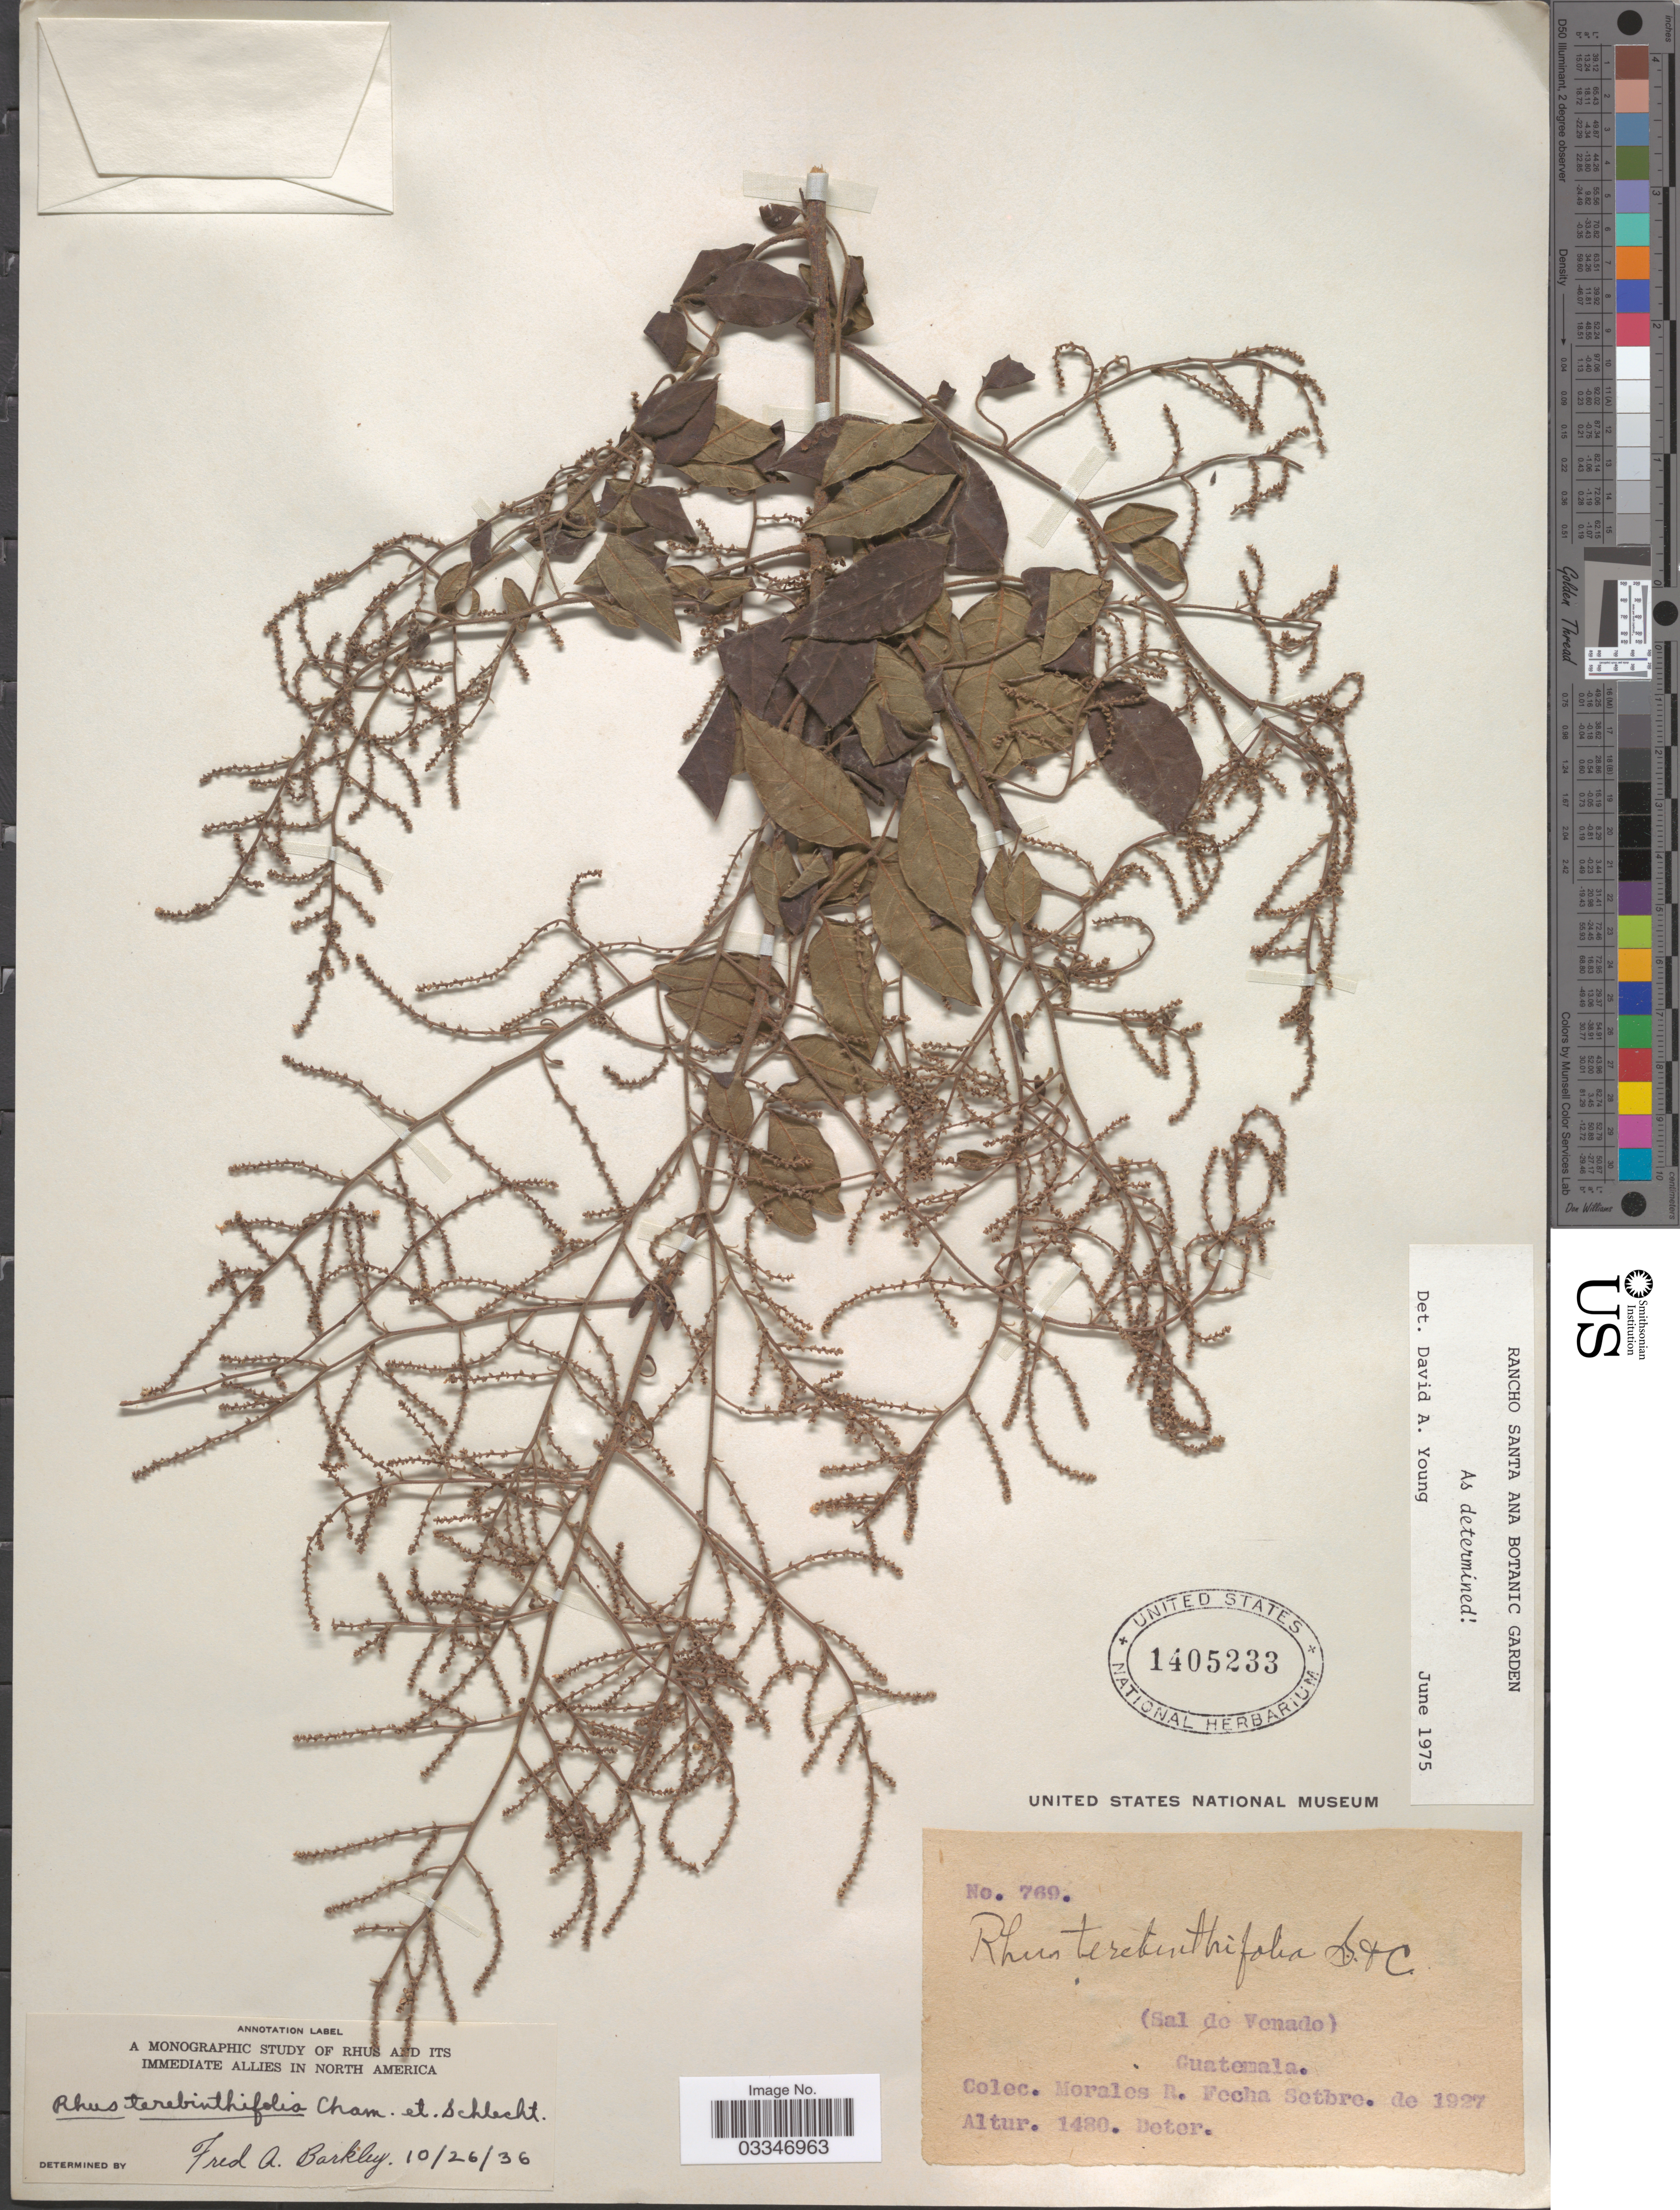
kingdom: Plantae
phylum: Tracheophyta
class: Magnoliopsida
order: Sapindales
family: Anacardiaceae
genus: Rhus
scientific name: Rhus terebinthifolia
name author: Schltdl. & Cham.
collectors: R. Morales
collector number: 769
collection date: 1927-09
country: Guatemala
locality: (Sal de Venado).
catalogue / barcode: US 1405233